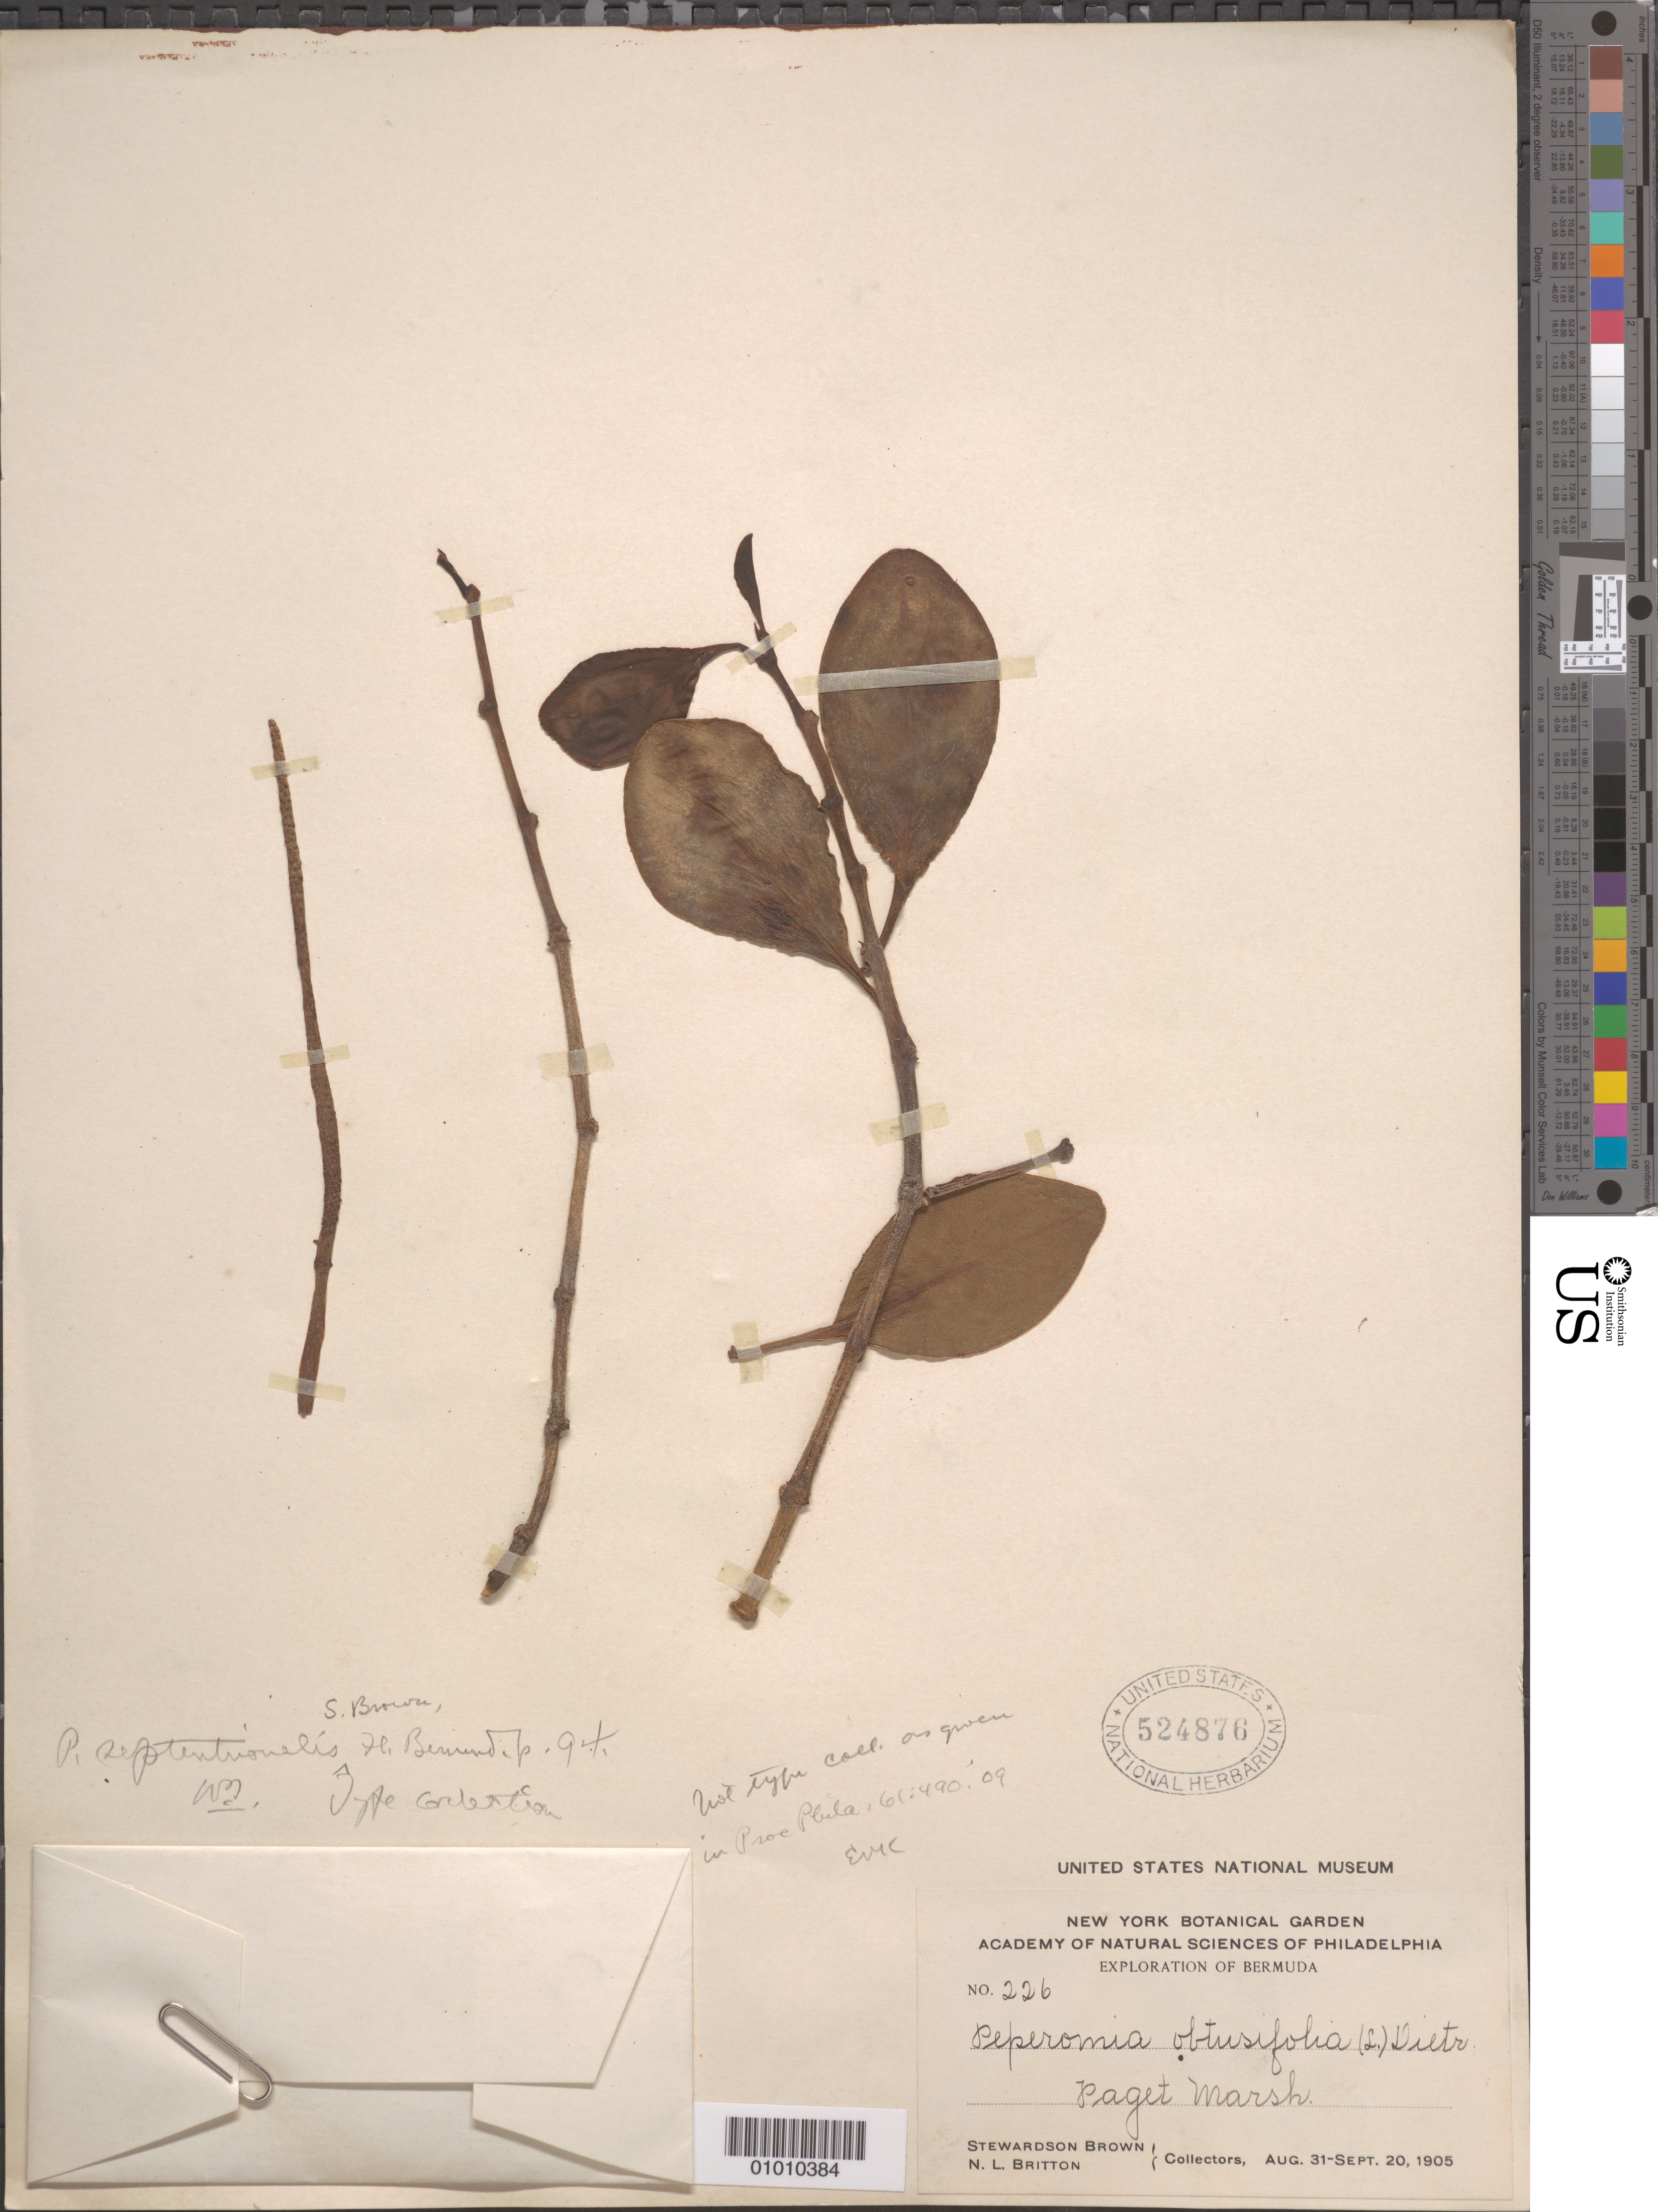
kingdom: Plantae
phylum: Tracheophyta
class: Magnoliopsida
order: Piperales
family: Piperaceae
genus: Peperomia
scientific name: Peperomia obtusifolia var. obtusifolia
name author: (L.) A. Dietr.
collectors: N. Britton & S. Brown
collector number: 226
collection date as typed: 31 Aug 1905 to 20 Sep 1905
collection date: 1905-08-31/1905-09-20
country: Bermuda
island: Bermuda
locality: marsh.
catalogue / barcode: US 524876